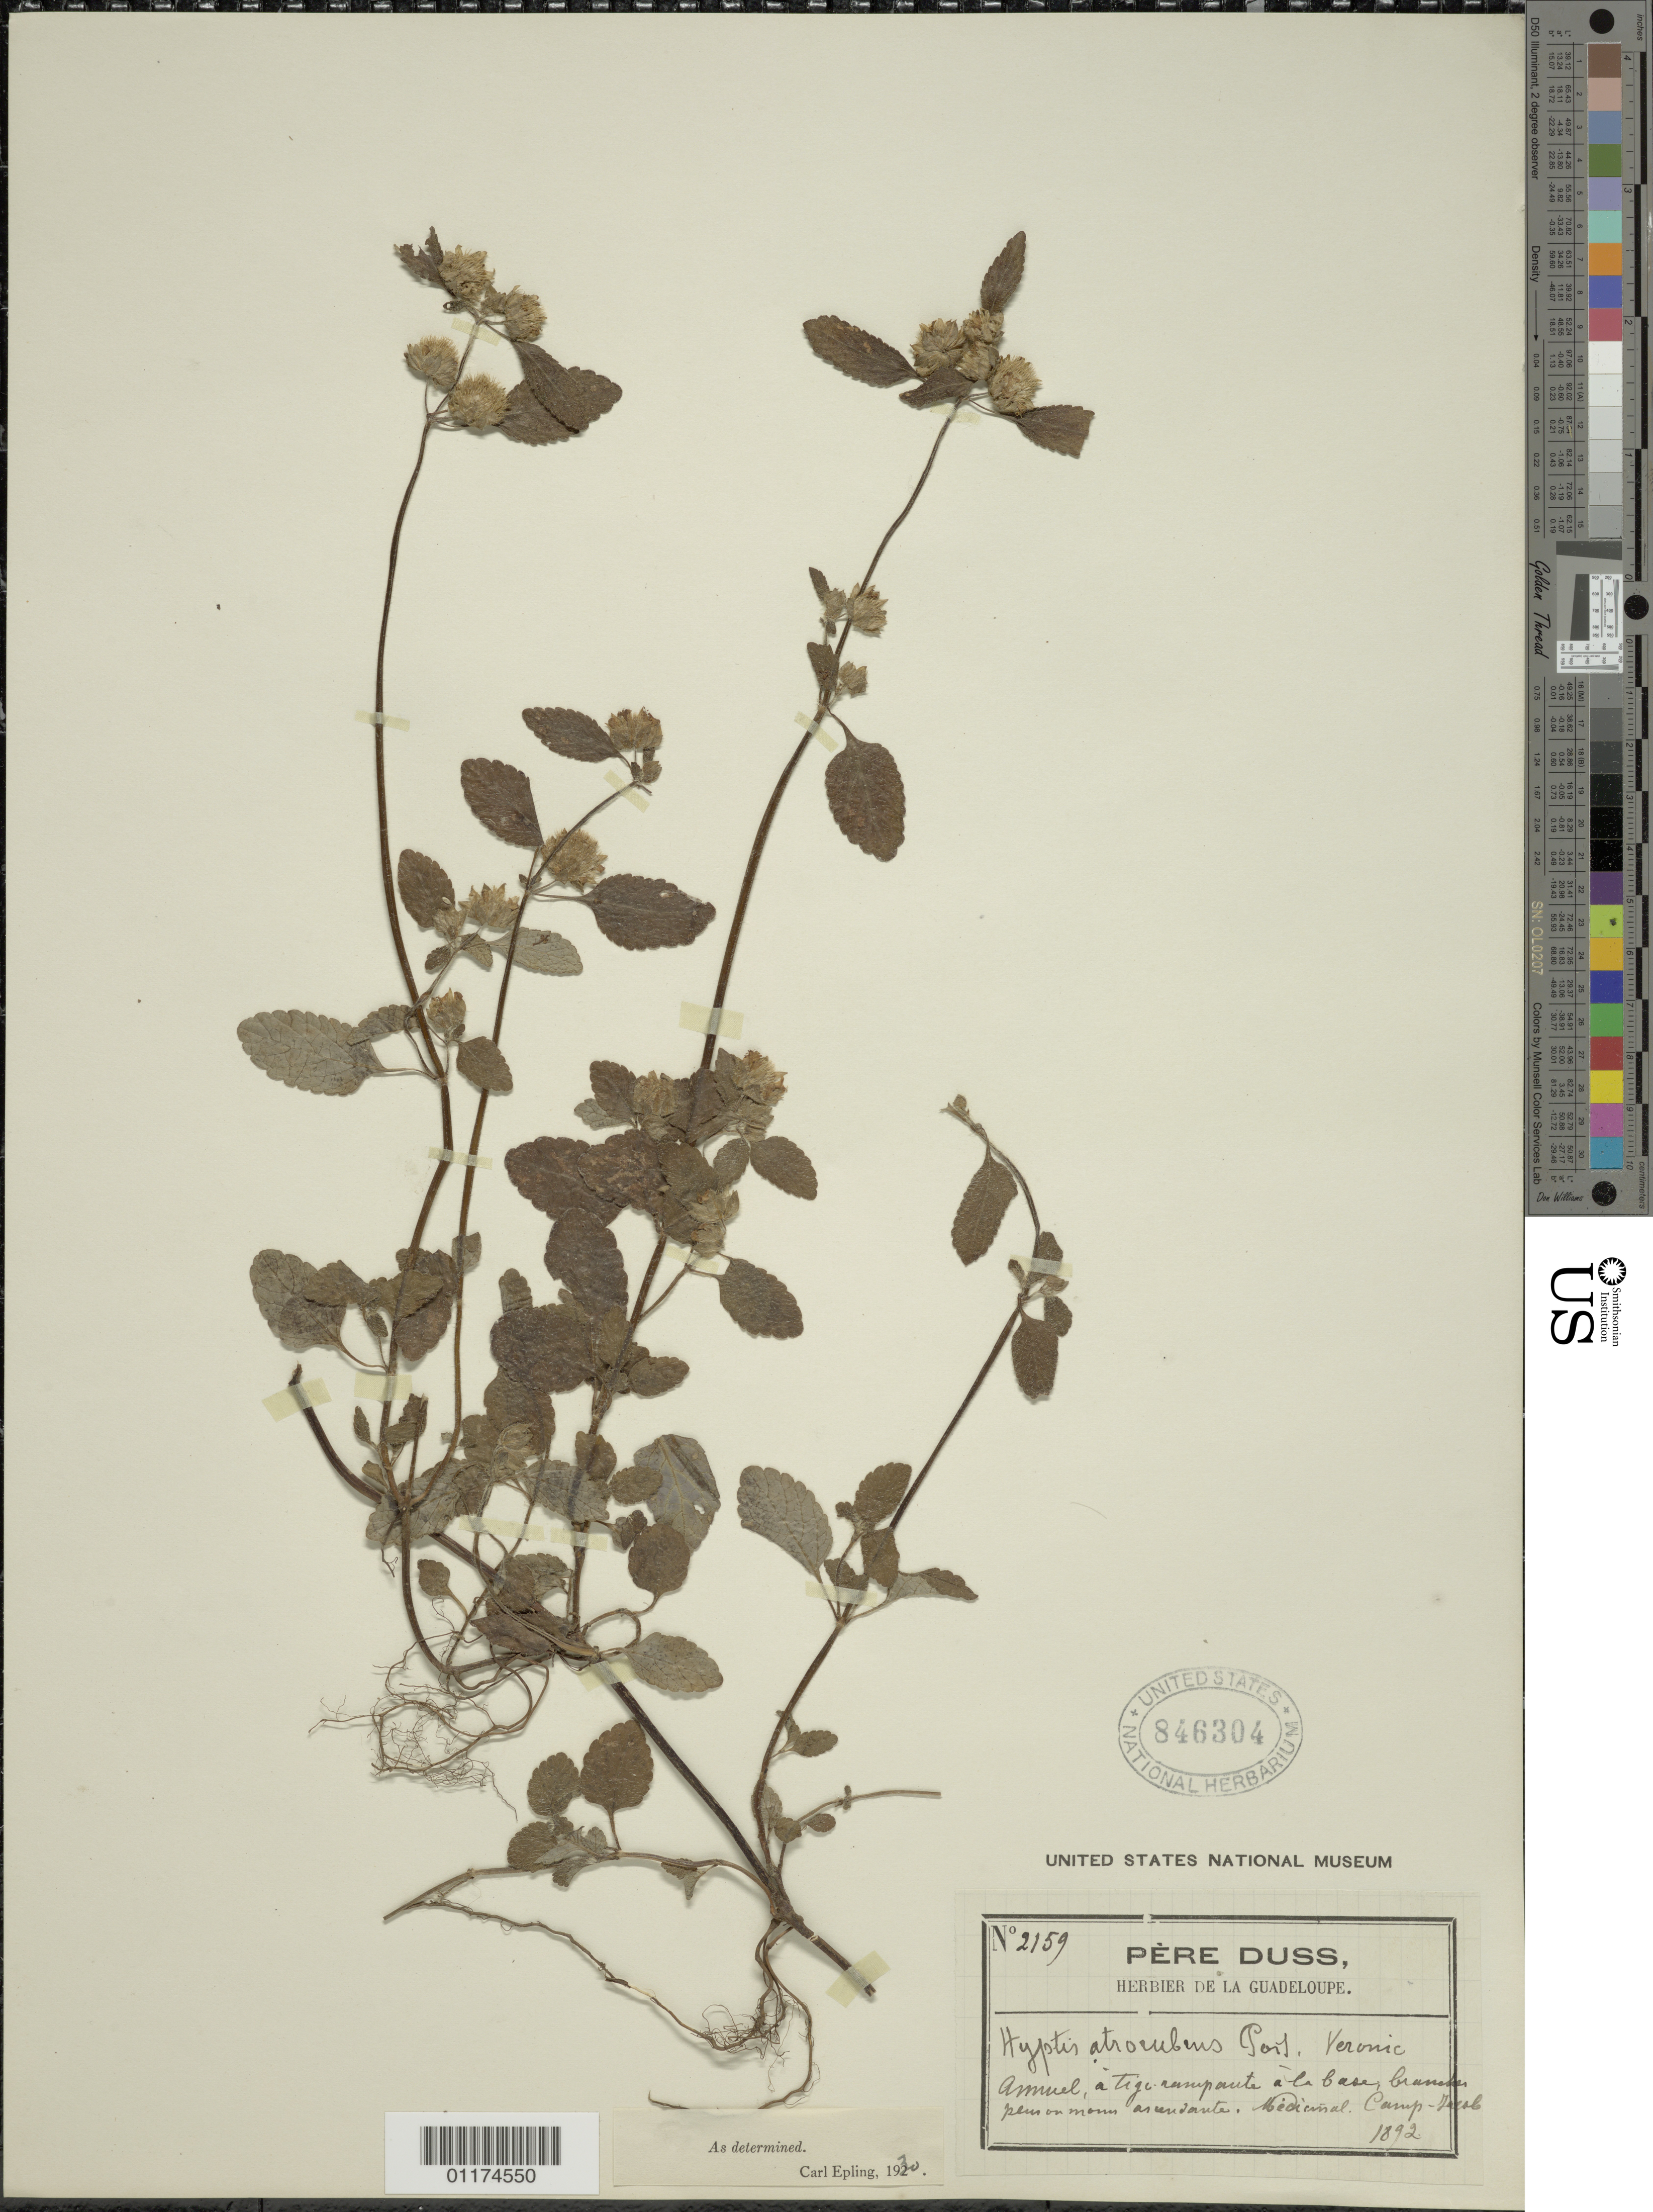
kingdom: Plantae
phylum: Tracheophyta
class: Magnoliopsida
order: Lamiales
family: Lamiaceae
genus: Hyptis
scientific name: Hyptis atrorubens var. atrorubens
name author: Poit.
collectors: Père Duss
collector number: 2159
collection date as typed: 1892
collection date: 1892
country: Guadeloupe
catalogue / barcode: US 846304